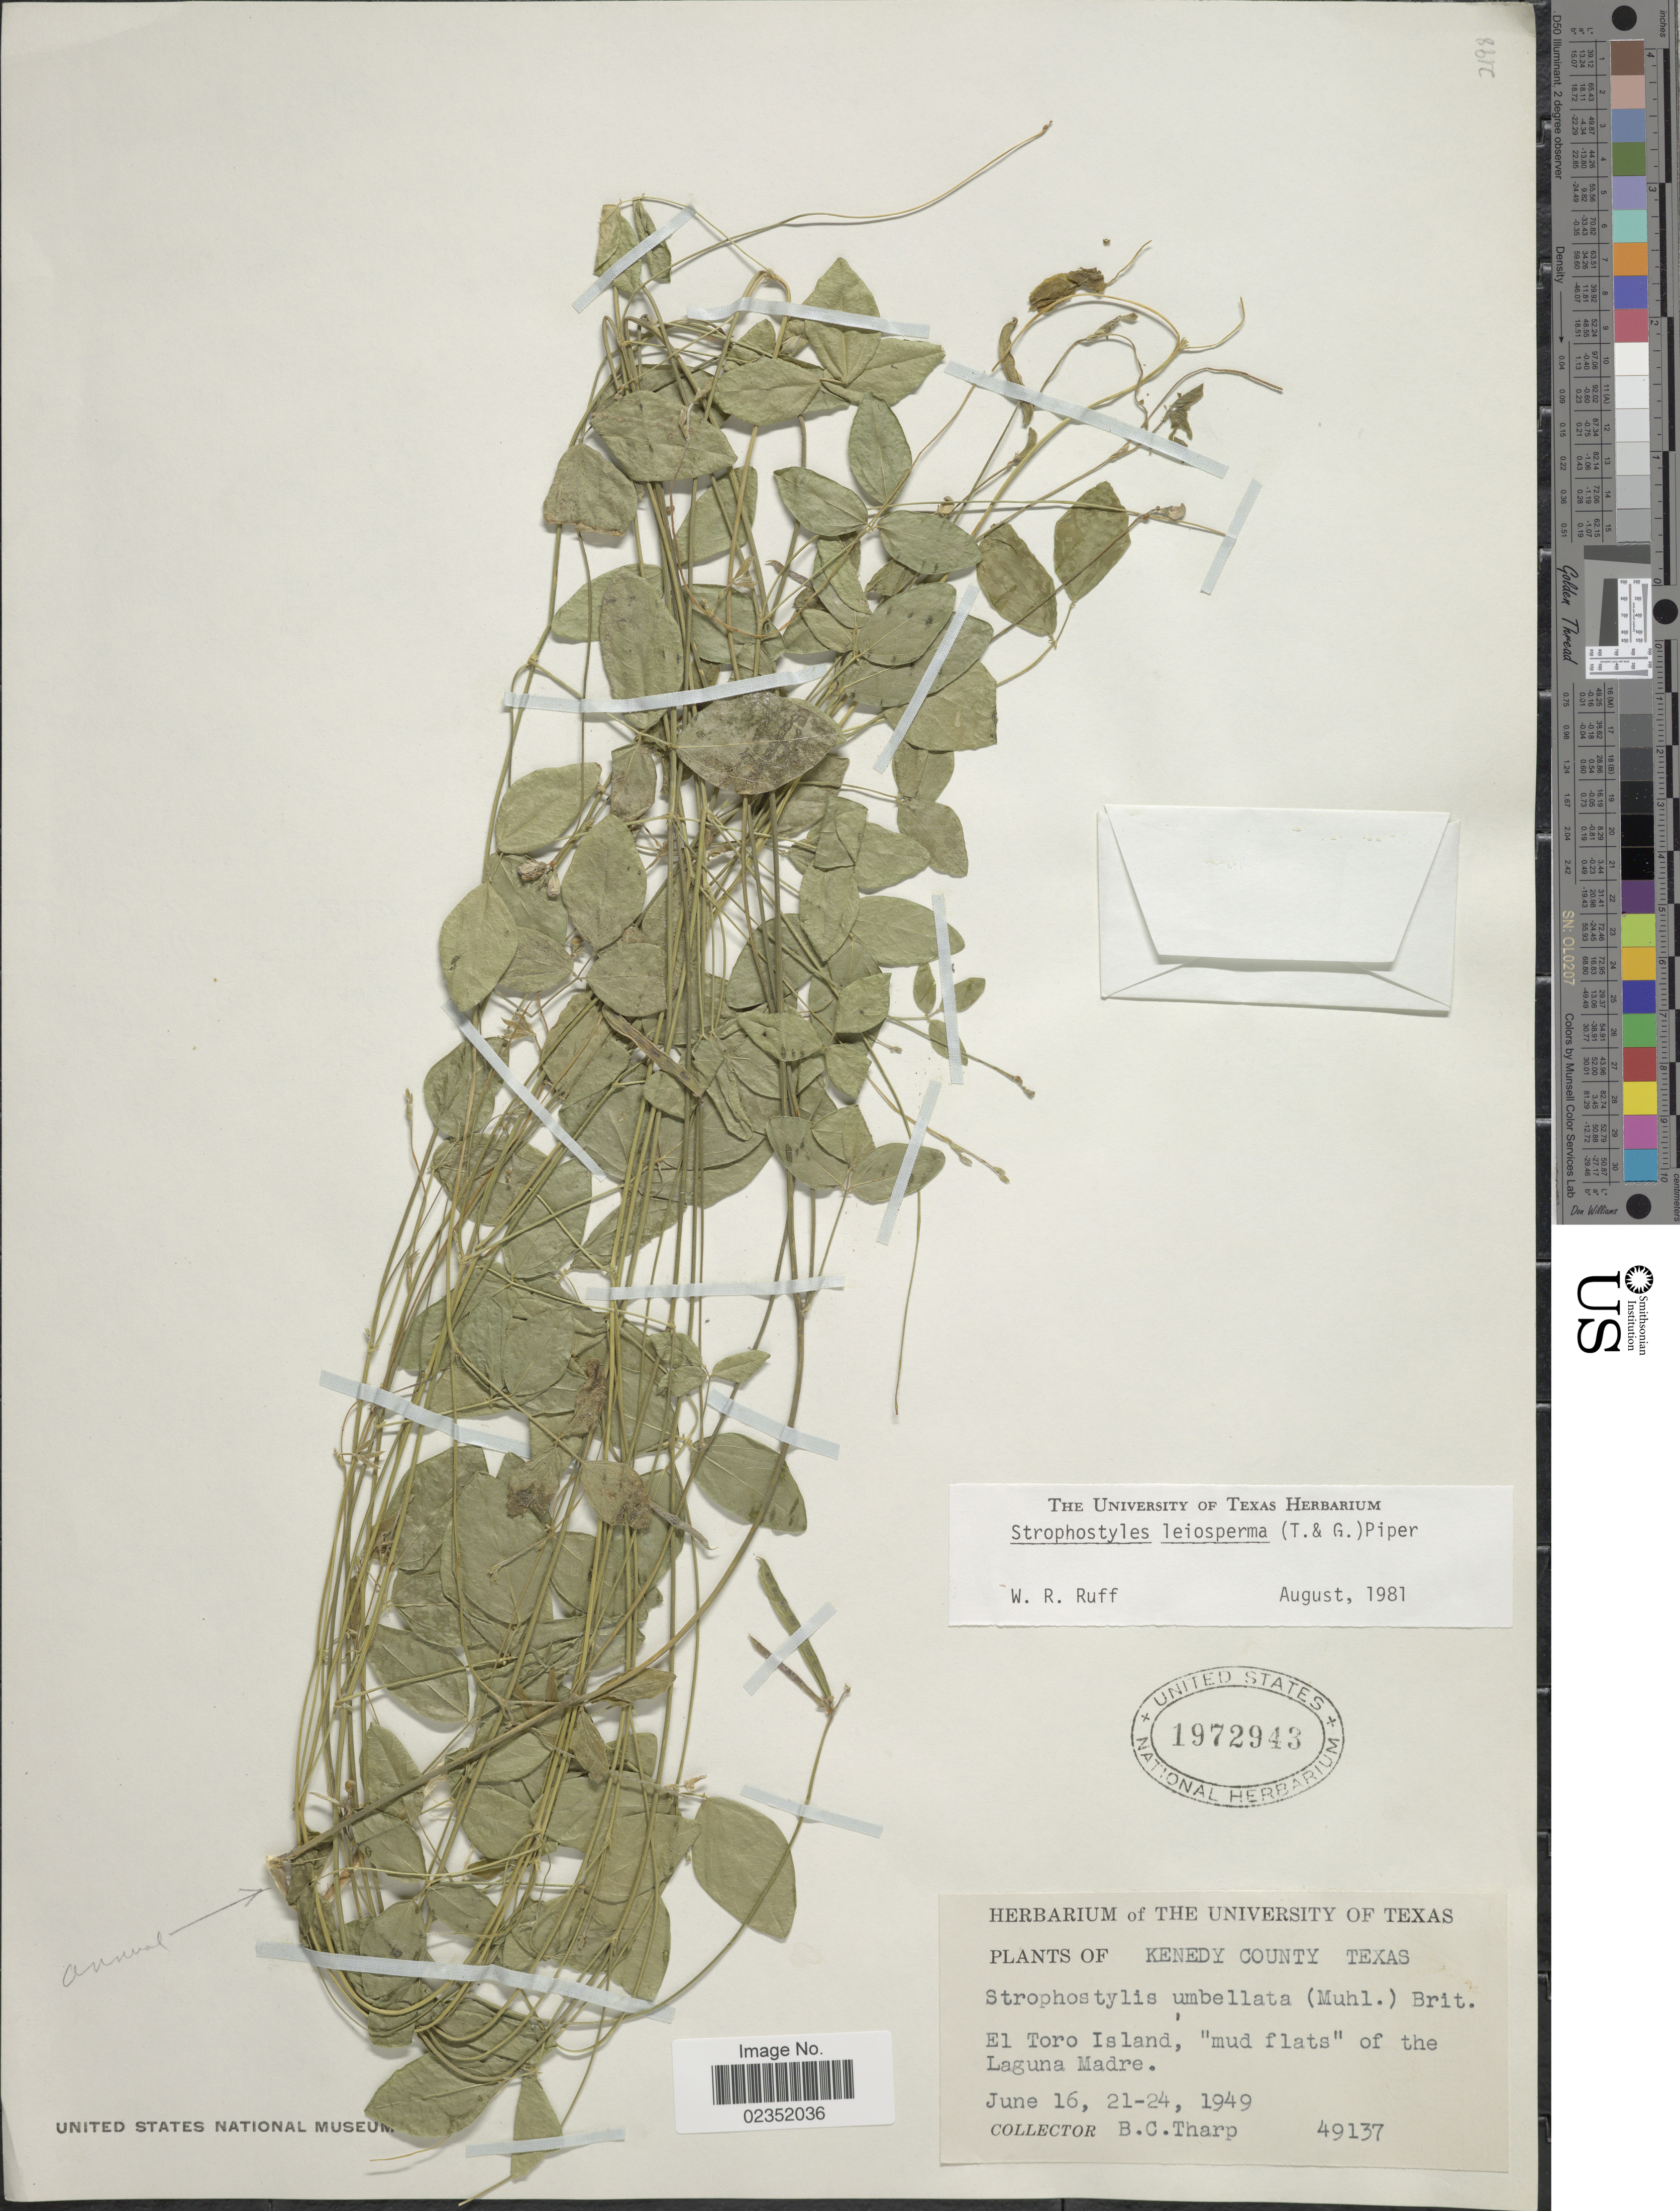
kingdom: Plantae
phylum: Tracheophyta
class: Magnoliopsida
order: Fabales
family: Fabaceae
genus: Strophostyles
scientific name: Strophostyles leiosperma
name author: (Torr. & A. Gray) Piper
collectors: B. C. Tharp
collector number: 49137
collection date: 1949-06-16/1949-06-24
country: United States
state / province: Texas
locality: Kenedy County, El Toro Island, "mud flats"of the Laguna Madre.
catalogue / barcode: US 1972943